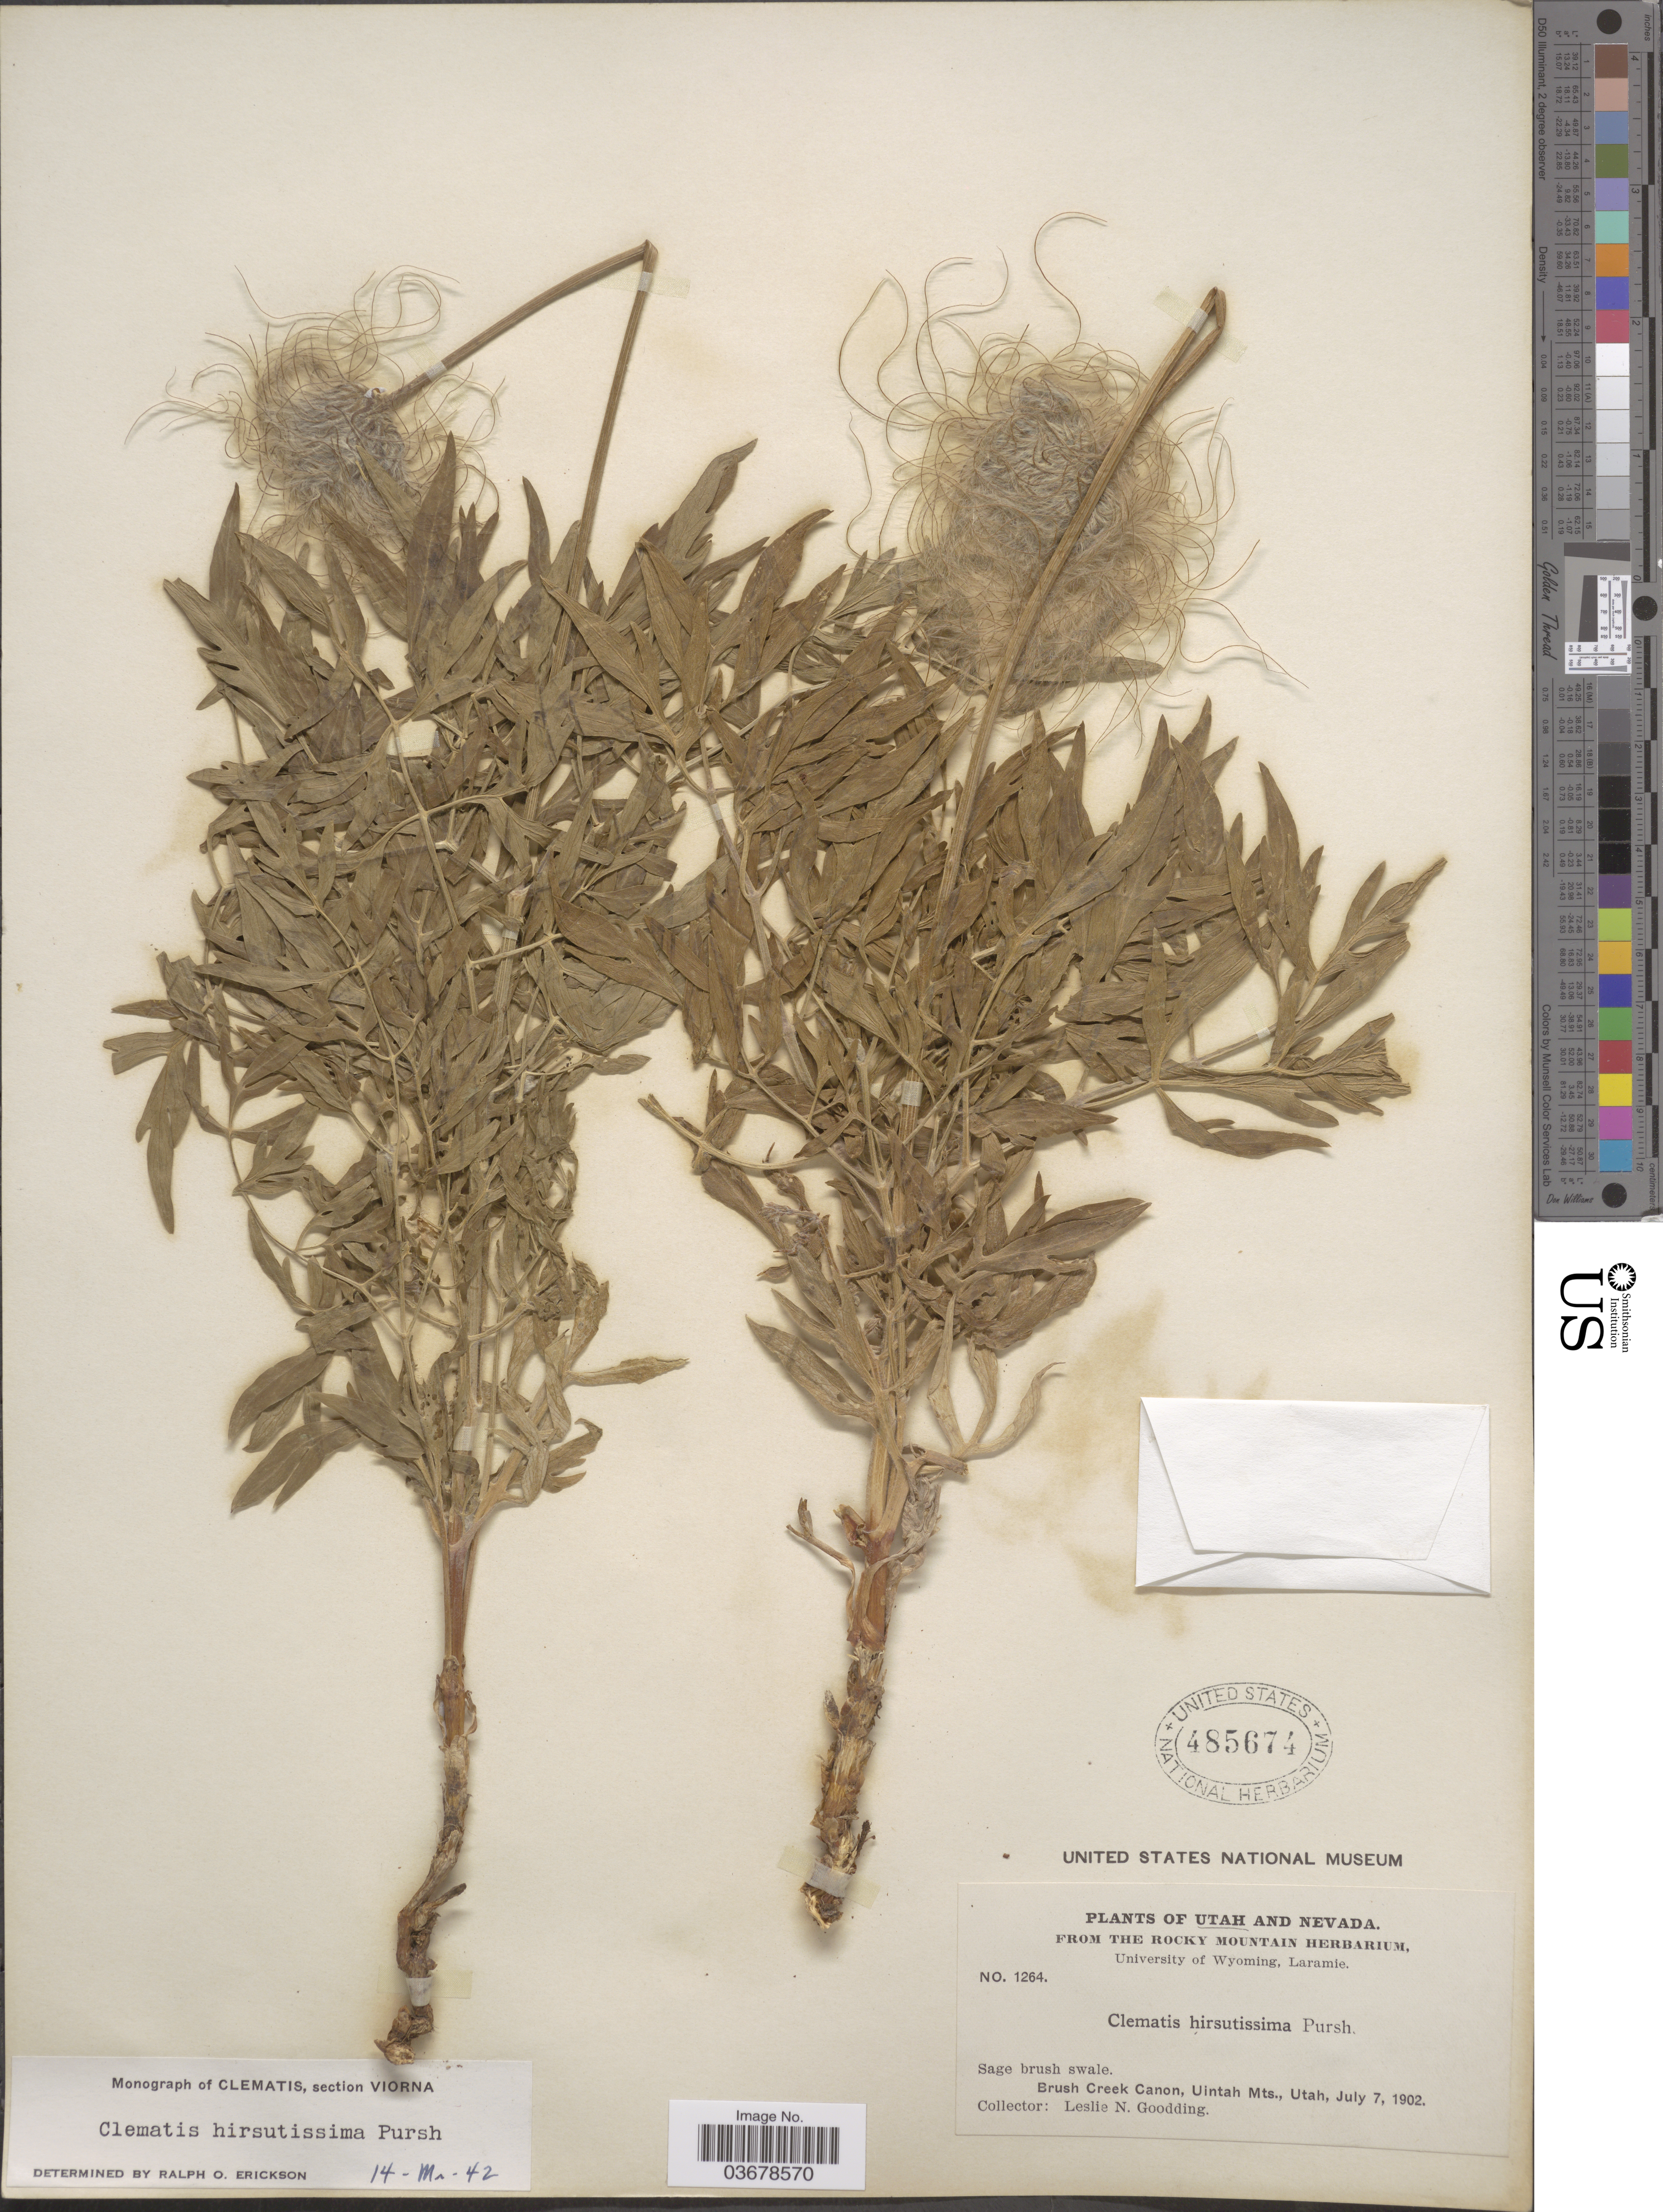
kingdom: Plantae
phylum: Tracheophyta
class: Magnoliopsida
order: Ranunculales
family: Ranunculaceae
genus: Clematis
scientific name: Clematis viorna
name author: L.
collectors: L. N. Goodding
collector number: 1264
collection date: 1902-07-07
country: United States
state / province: Utah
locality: Brush Creek Canon, Uintah Mts.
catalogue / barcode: US 485674